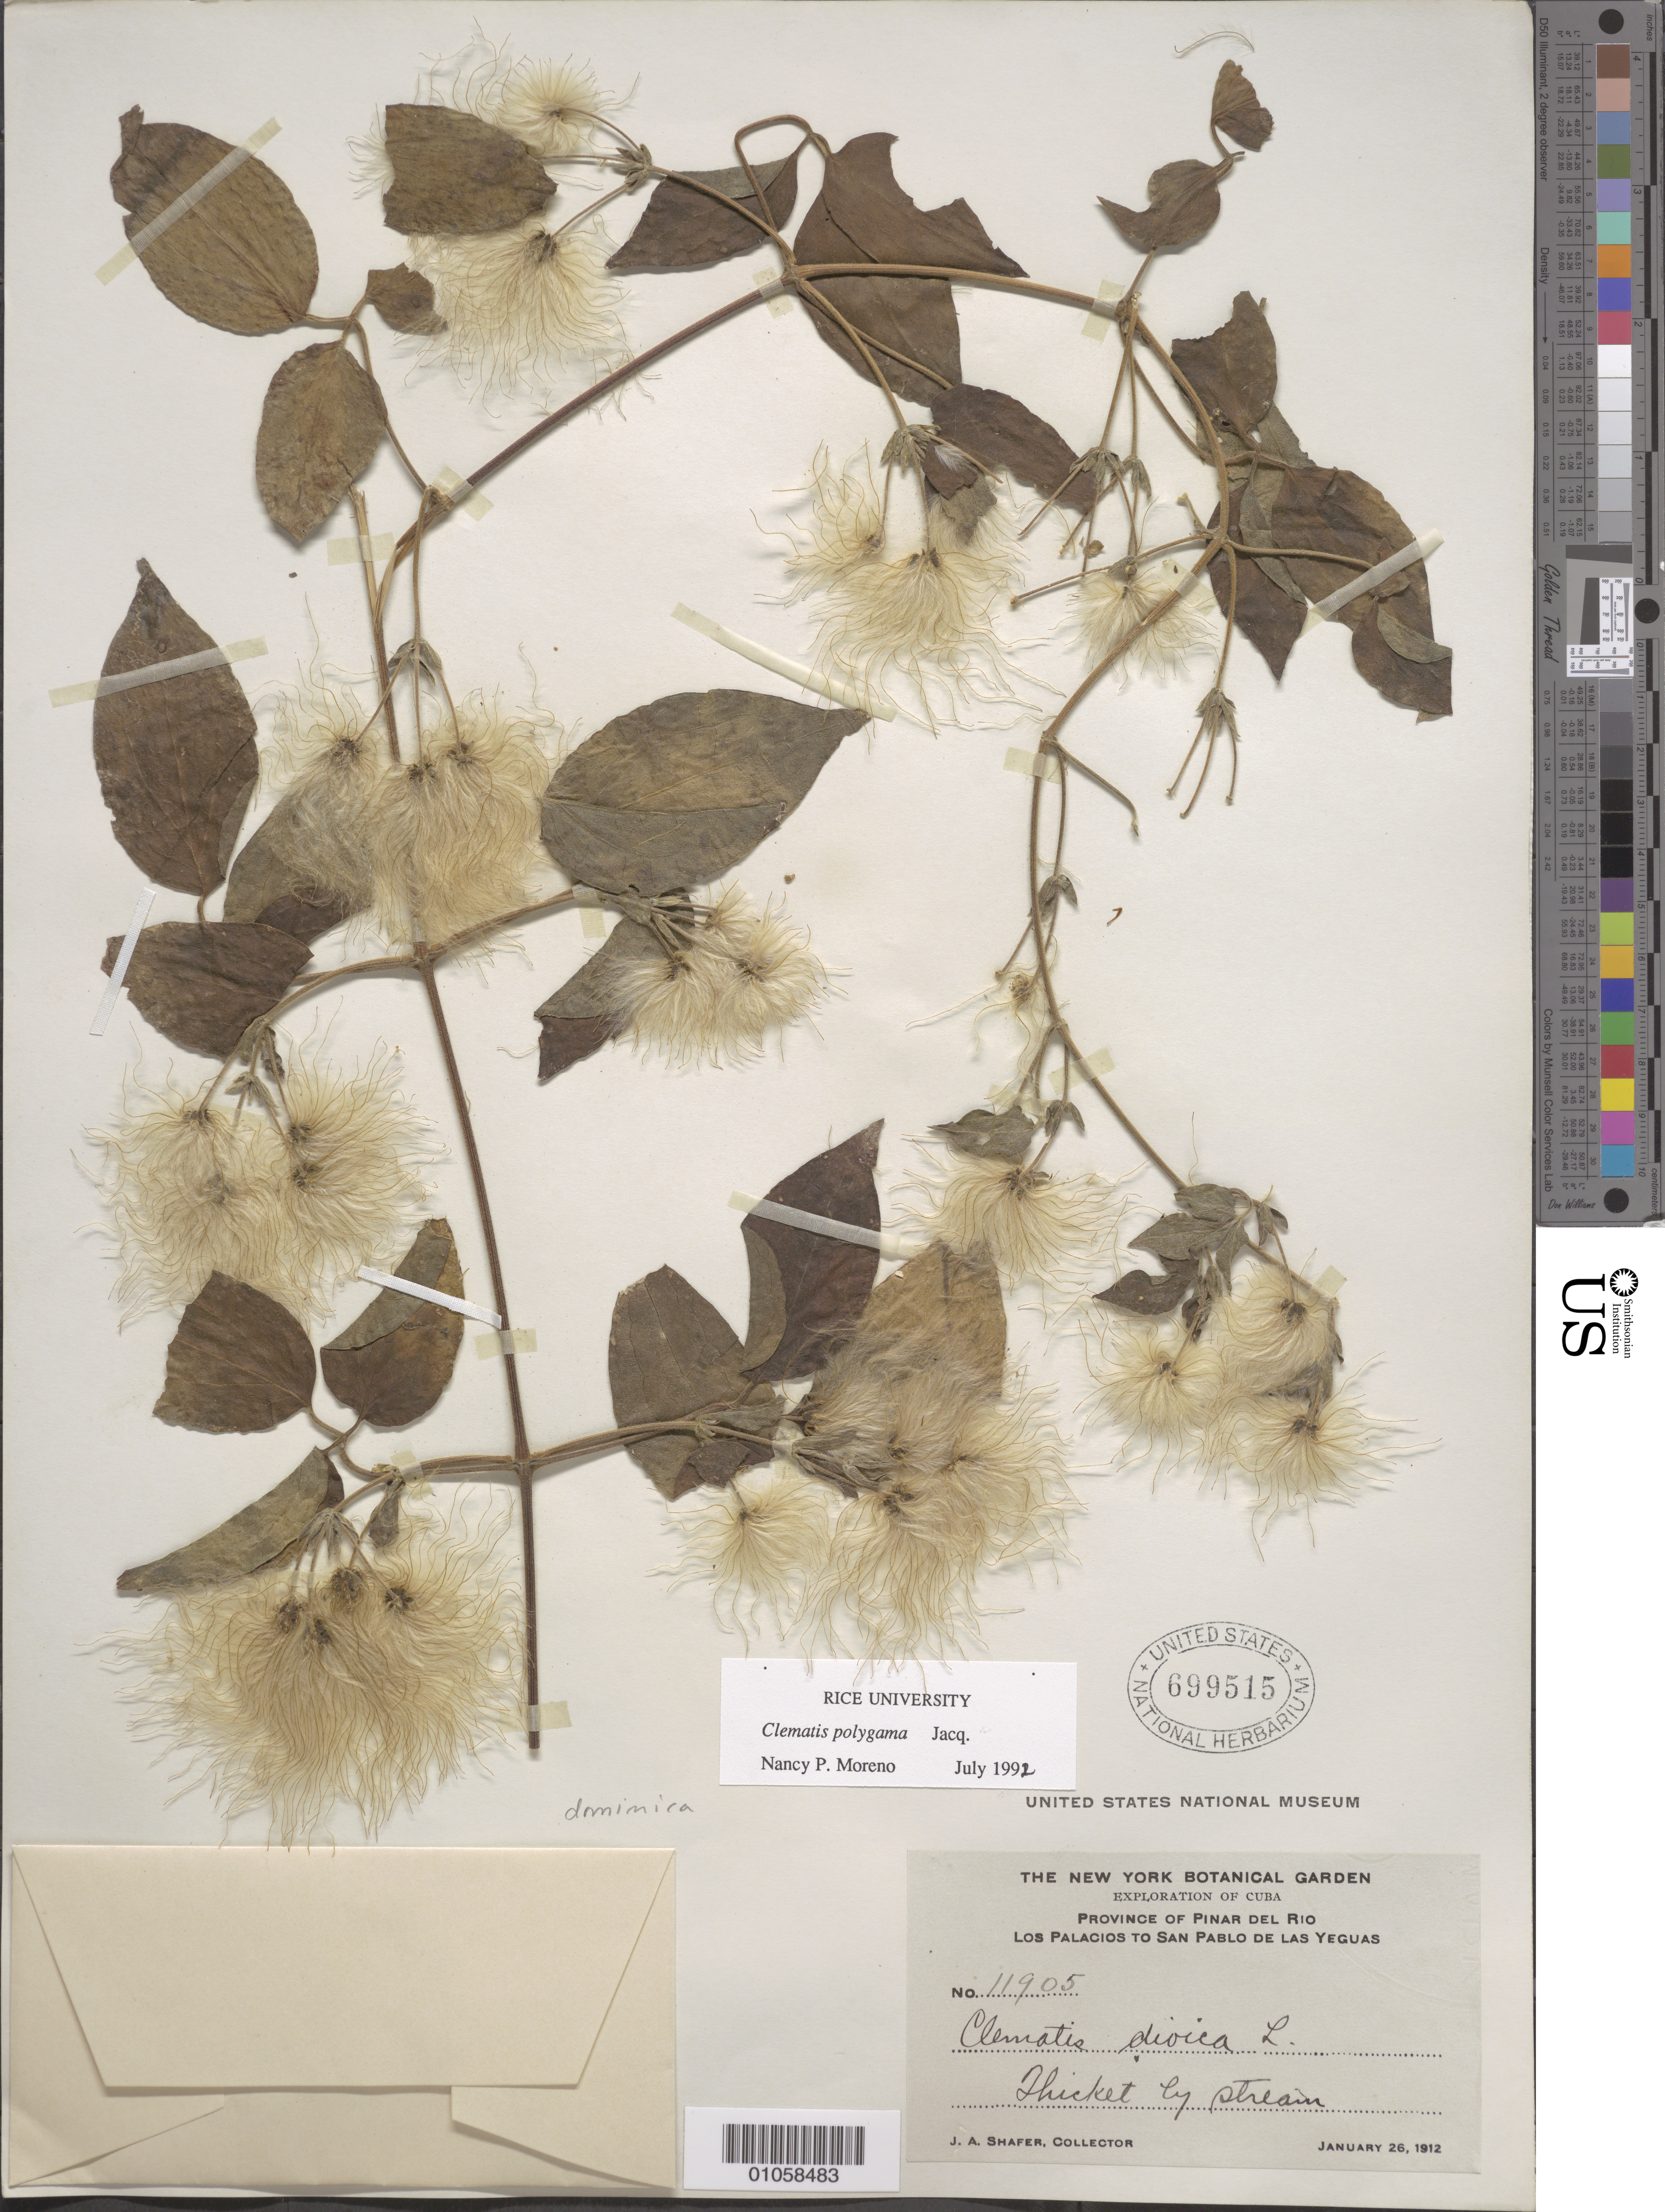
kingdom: Plantae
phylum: Tracheophyta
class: Magnoliopsida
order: Ranunculales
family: Ranunculaceae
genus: Clematis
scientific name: Clematis polygama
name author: Jacq.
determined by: Moreno, N. P.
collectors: J. A. Shafer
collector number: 11905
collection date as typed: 26 Jan 1912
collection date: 1912-01-26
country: Cuba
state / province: Pinar del Río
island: Cuba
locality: Los Palacios to San Pablo de Las Yeguas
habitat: Thicket by stream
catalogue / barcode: US 699515